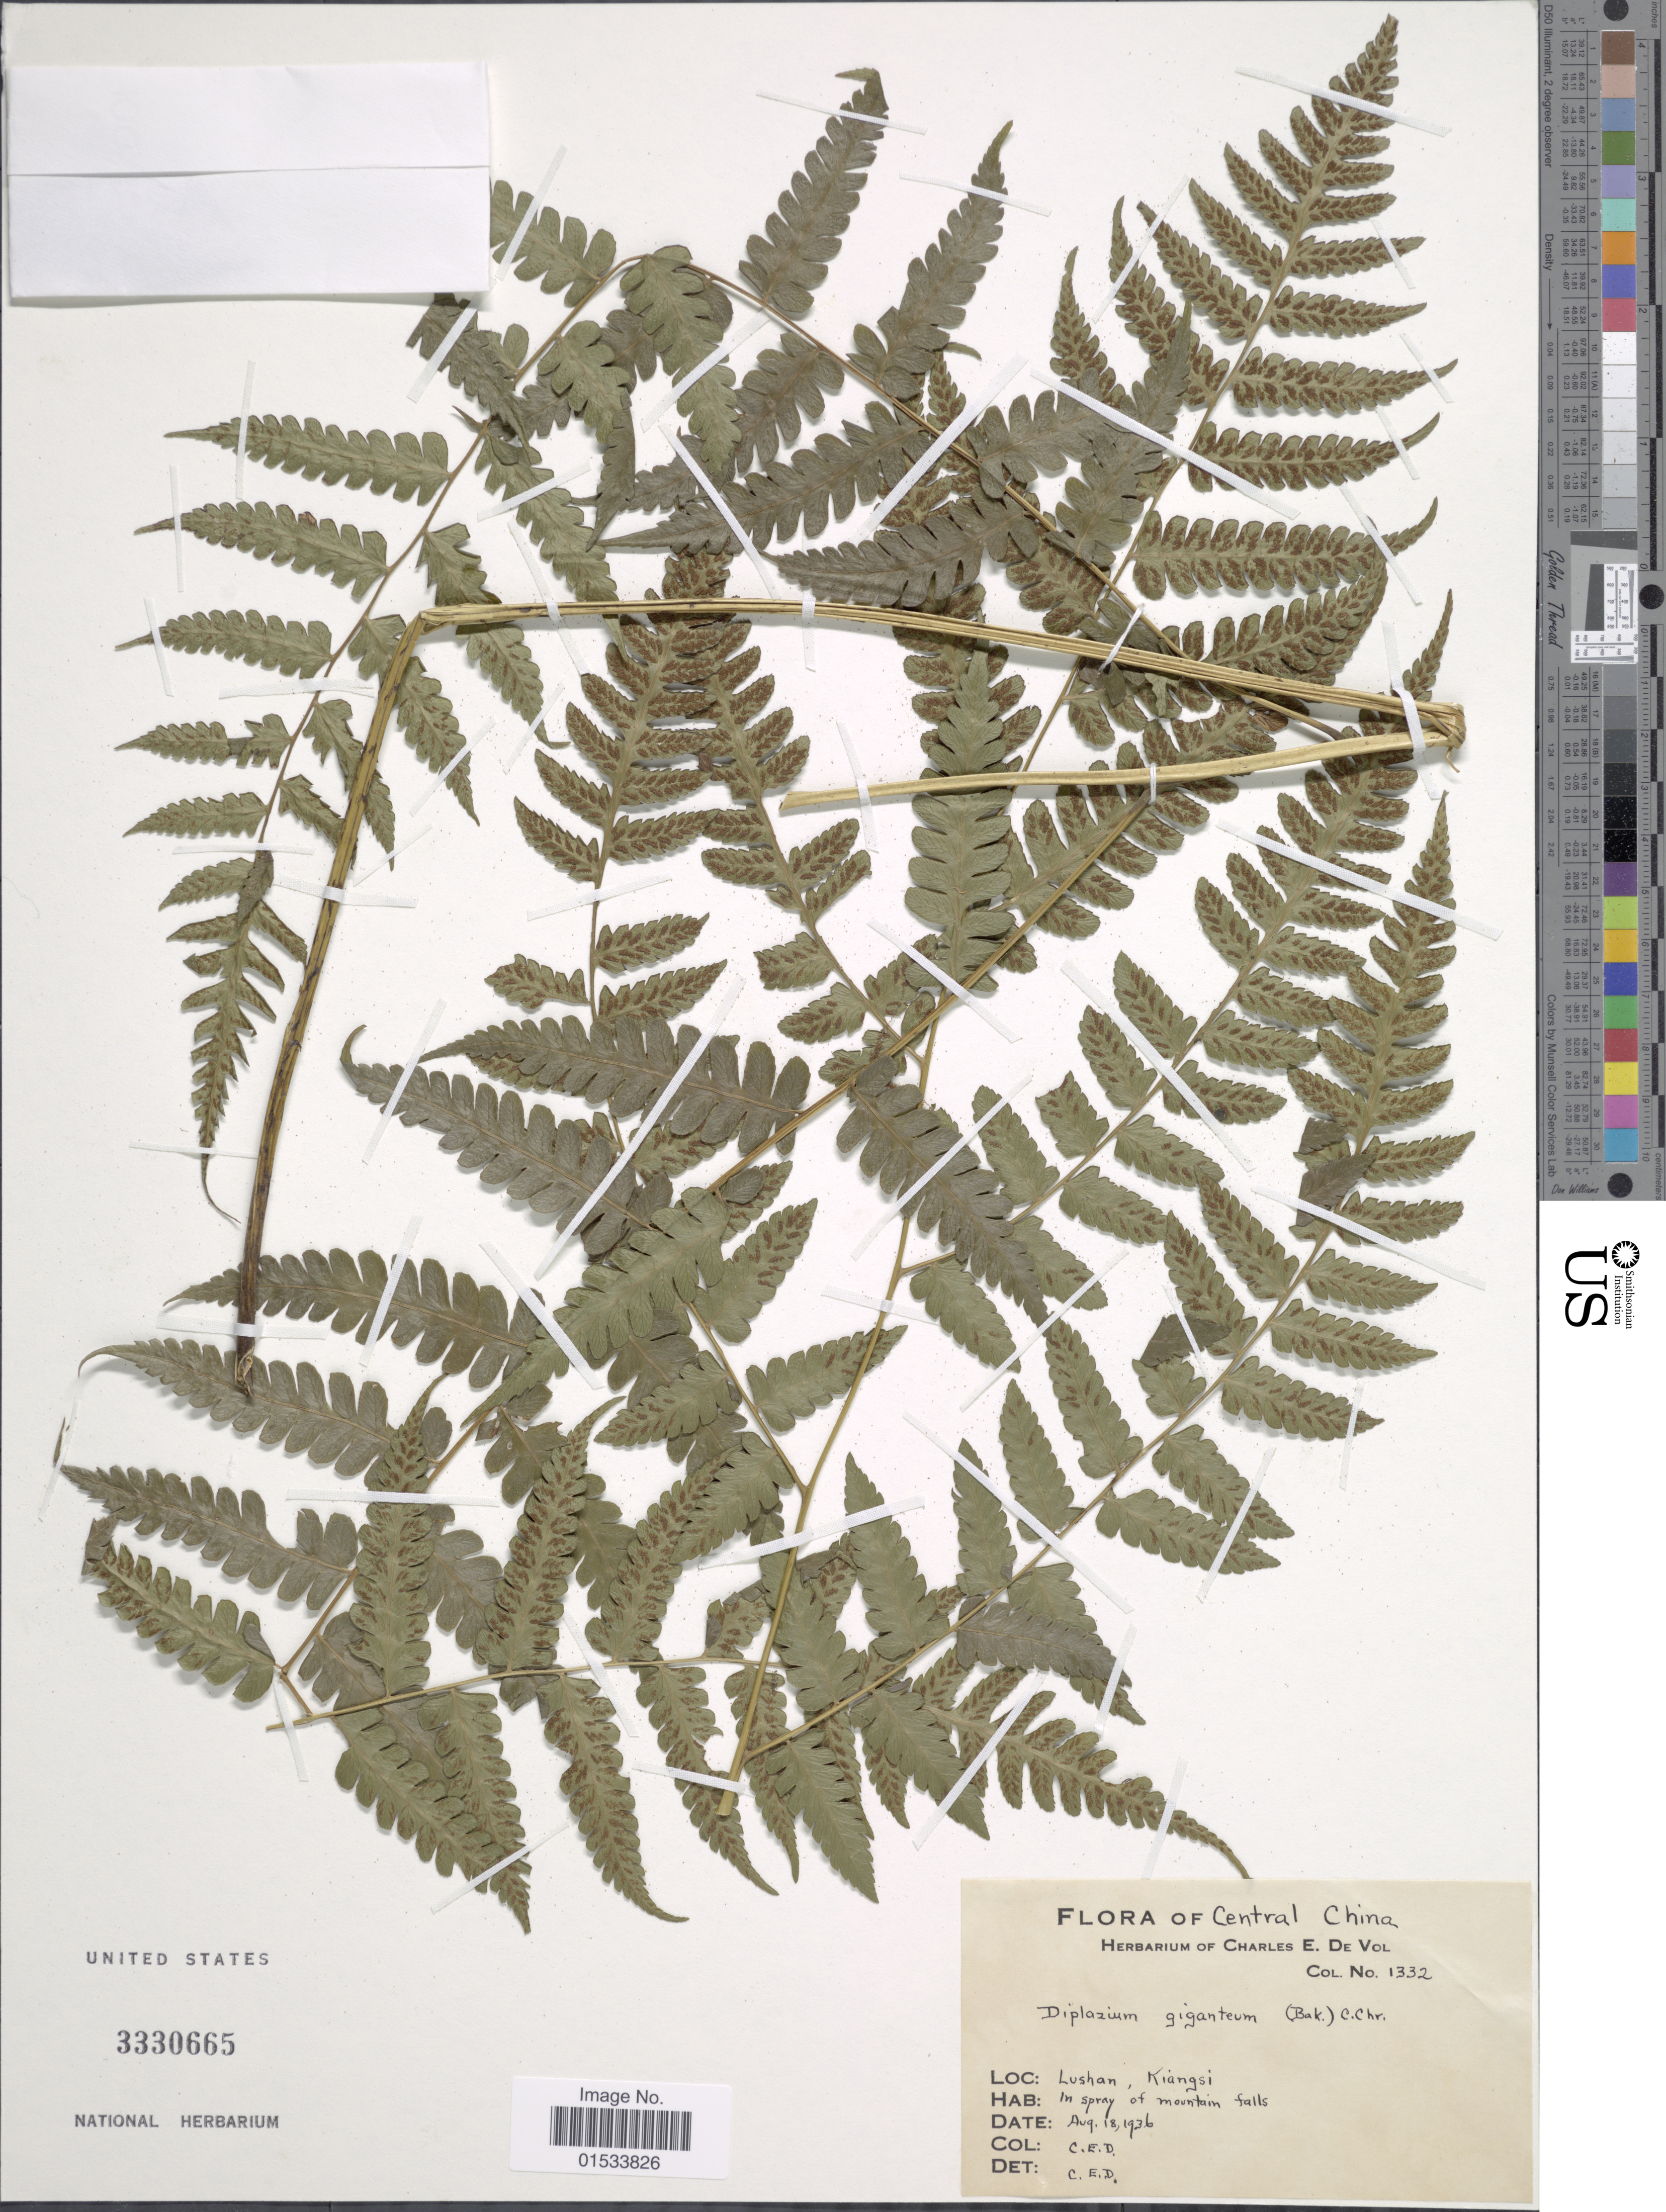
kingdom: Plantae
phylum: Tracheophyta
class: Polypodiopsida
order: Polypodiales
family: Athyriaceae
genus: Diplazium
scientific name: Diplazium giganteum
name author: (Baker) Ching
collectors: C. E. De Vol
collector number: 1332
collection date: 1936-08-18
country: China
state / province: Jiangxi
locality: Lushan, Kiangsi, in spray of mountain fall, Central China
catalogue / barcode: US 3330665